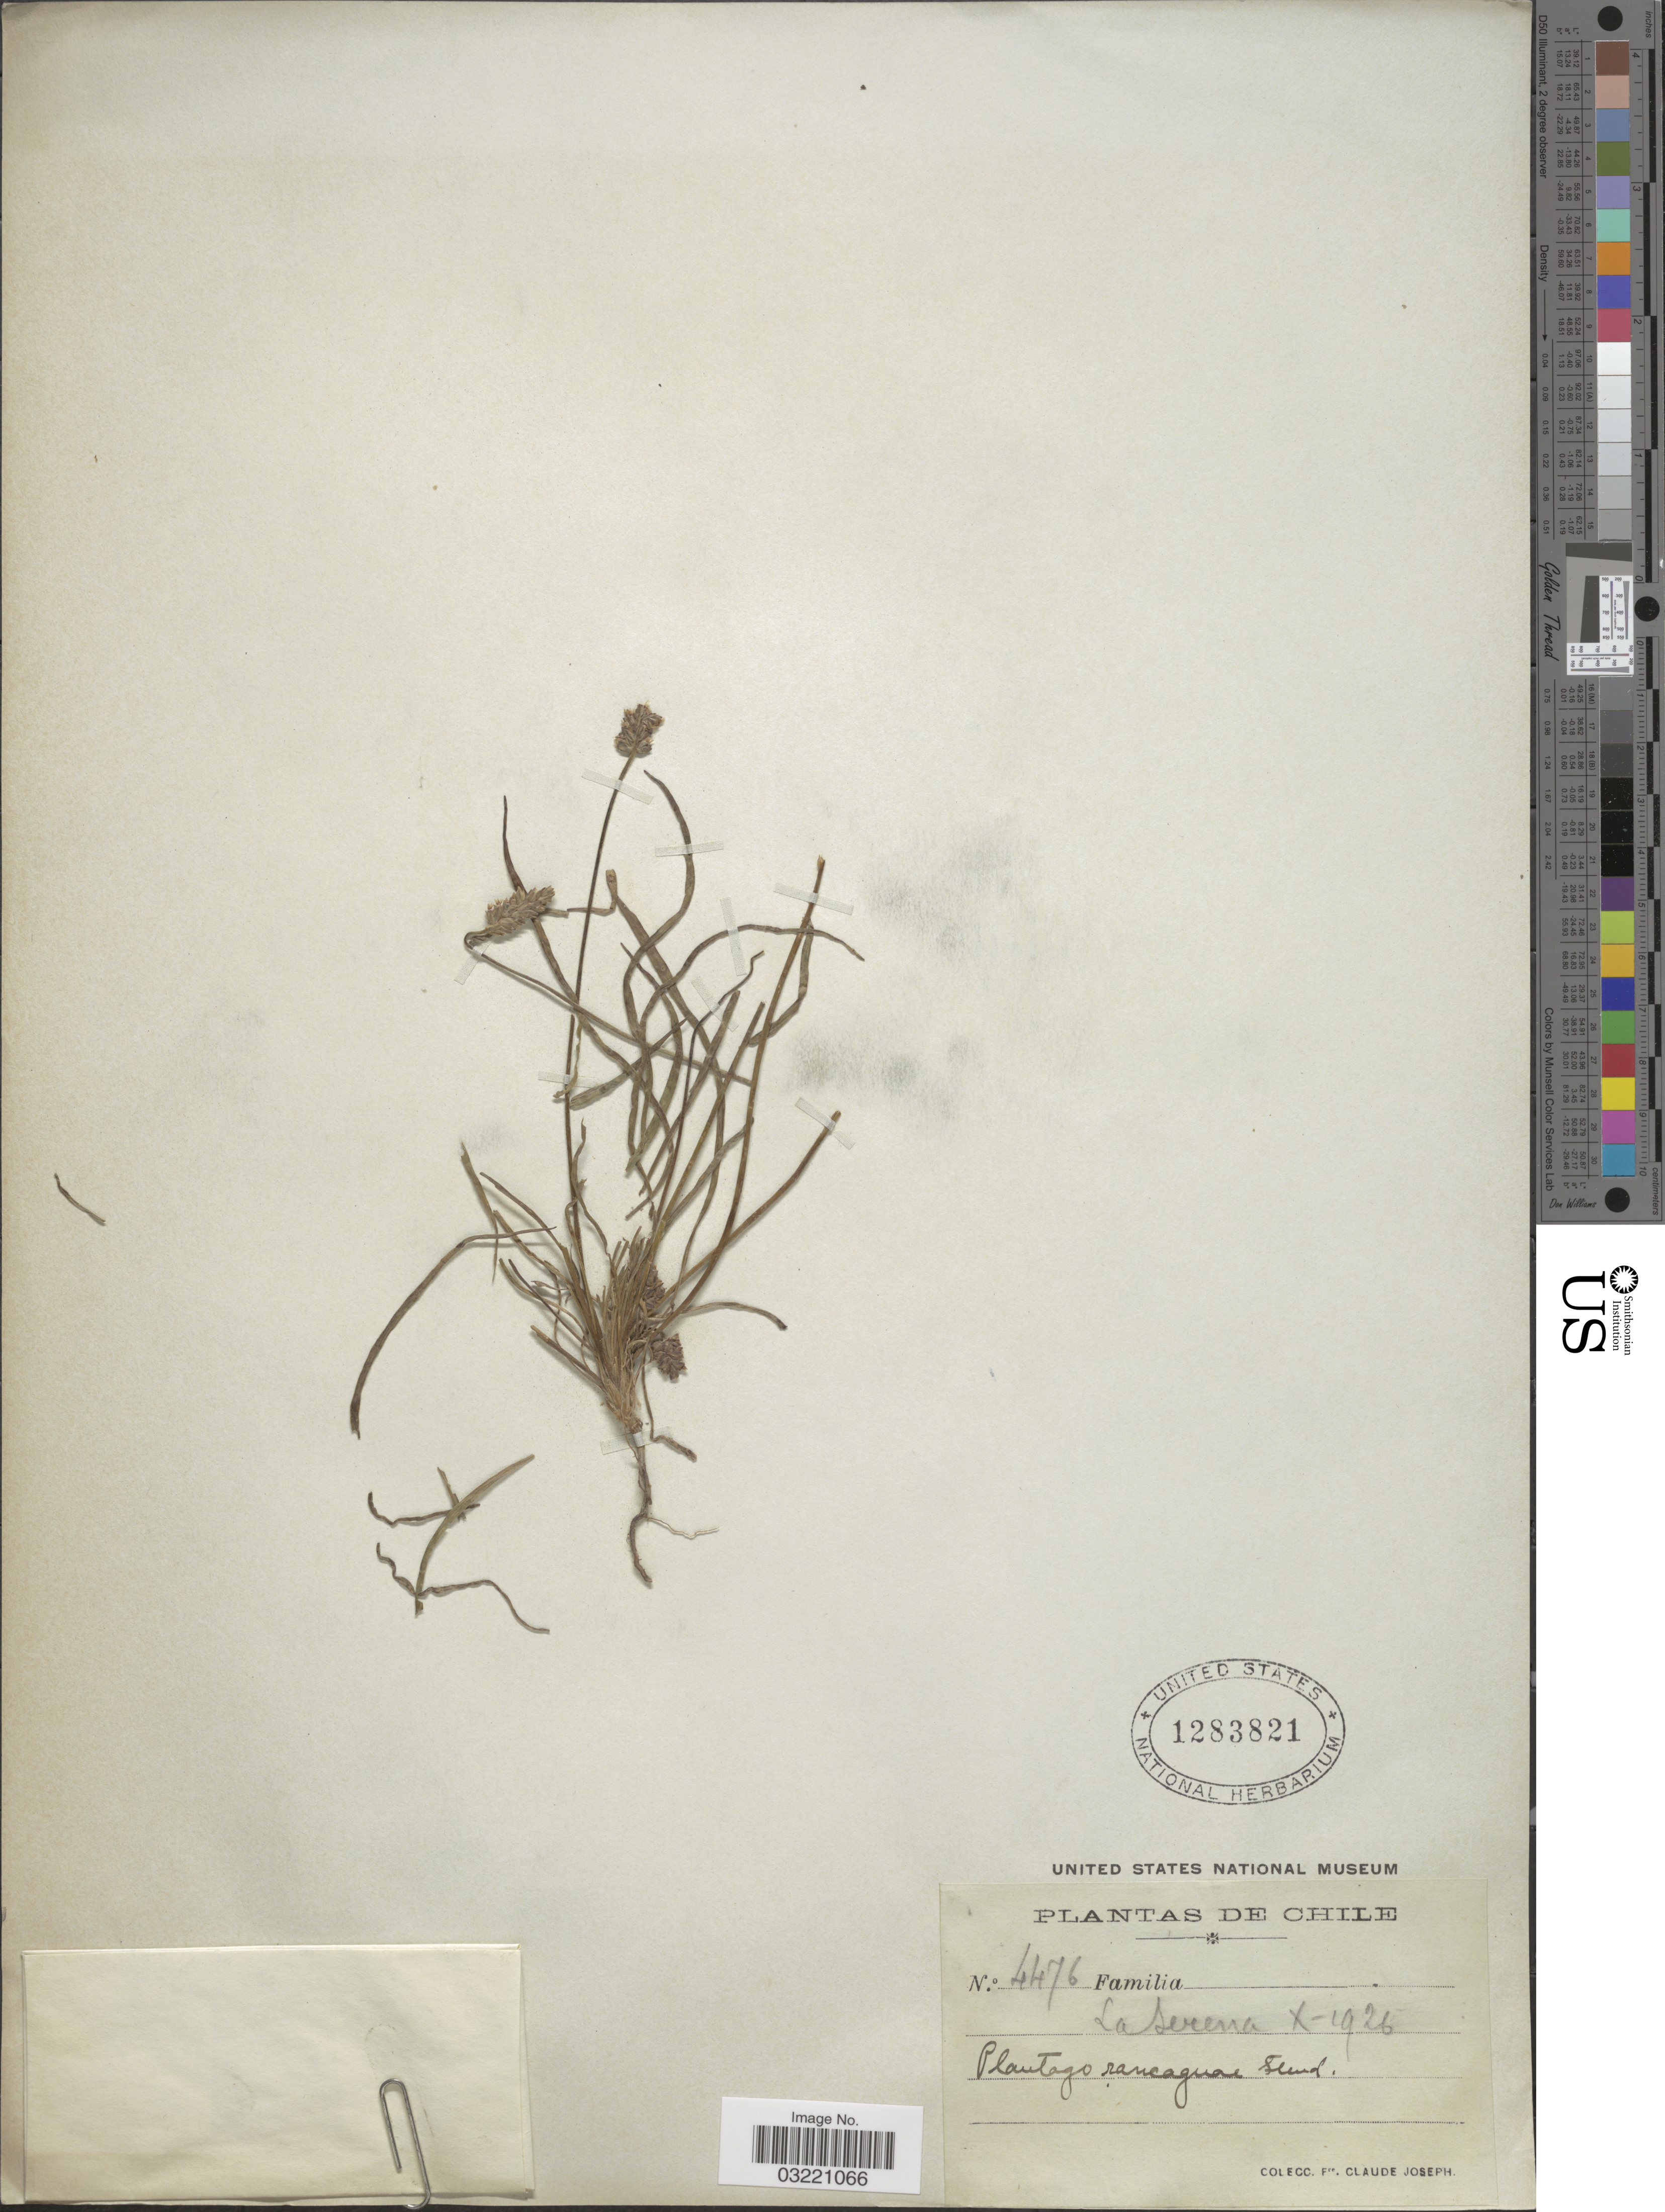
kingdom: Plantae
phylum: Tracheophyta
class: Magnoliopsida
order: Lamiales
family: Plantaginaceae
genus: Plantago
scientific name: Plantago rancaguae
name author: Steud.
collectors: Bro. Claude-Joseph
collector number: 4476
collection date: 1926-10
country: Chile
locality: La Serena.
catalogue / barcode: US 1283821